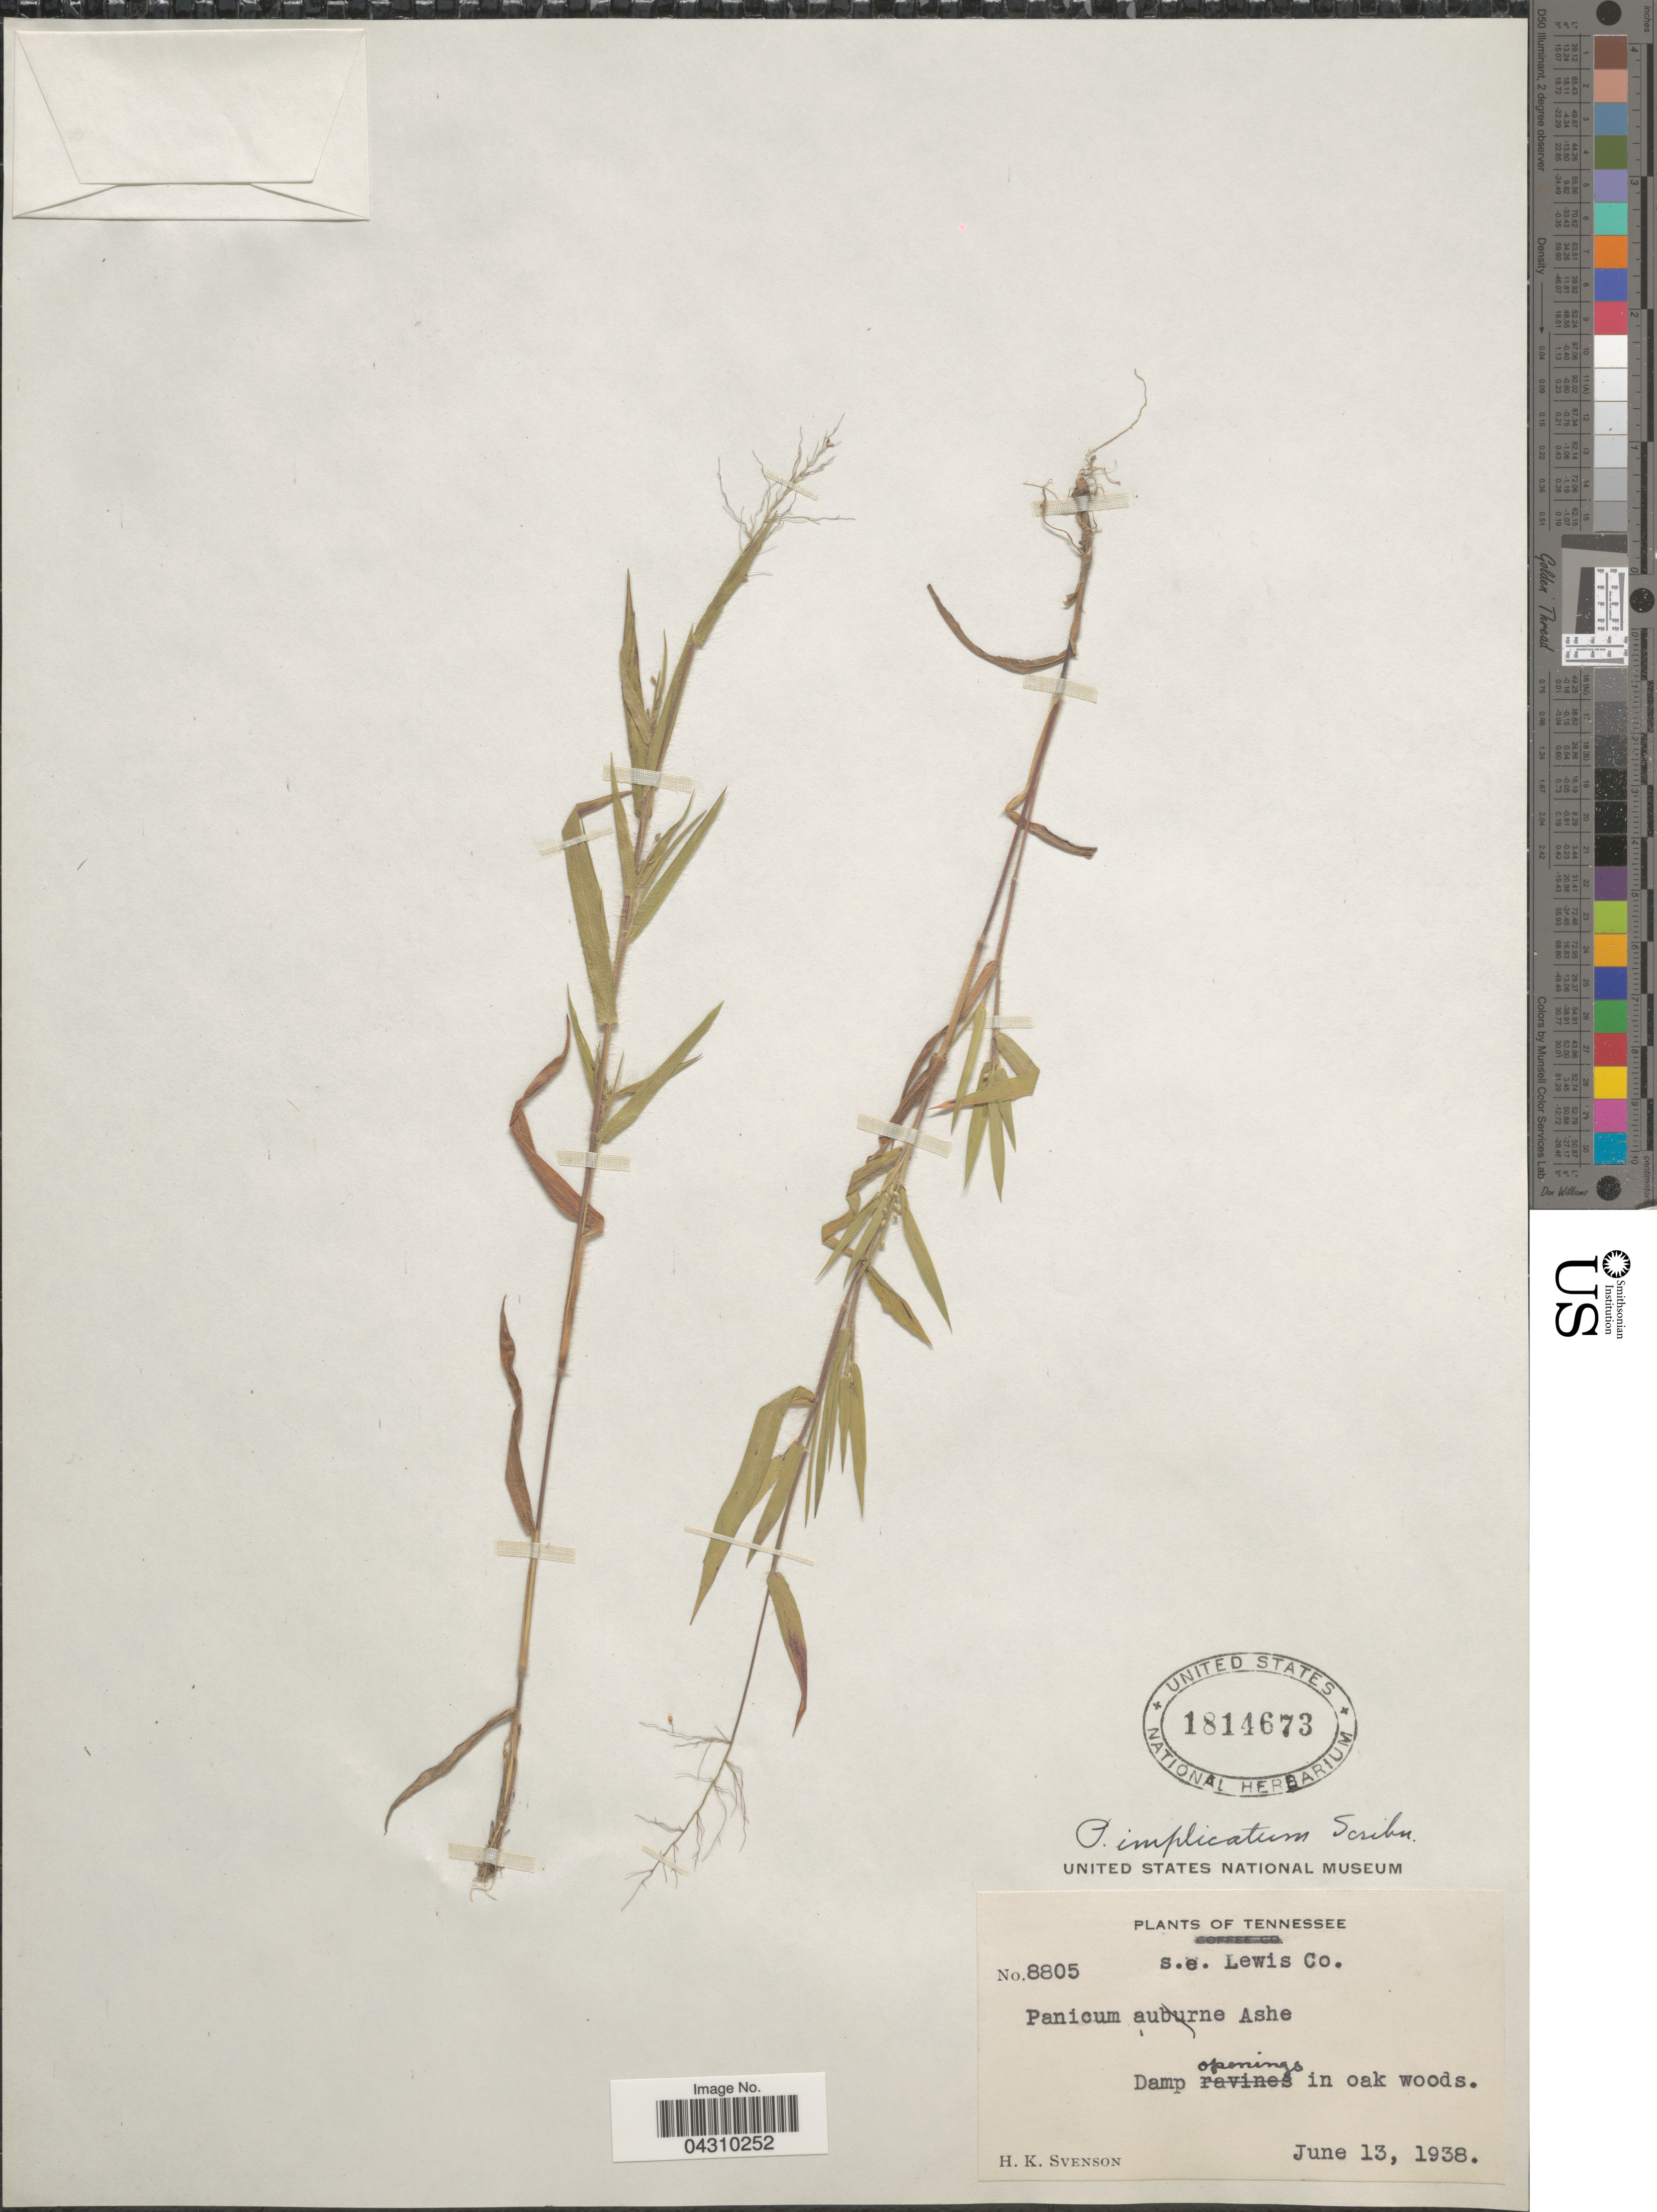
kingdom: Plantae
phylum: Tracheophyta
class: Liliopsida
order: Poales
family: Poaceae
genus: Dichanthelium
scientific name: Dichanthelium acuminatum var. acuminatum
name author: (Sw.) Gould & C.A. Clark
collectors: H. K. Svenson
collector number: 8805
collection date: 1938-06-13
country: United States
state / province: Tennessee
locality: S.e. Lewis Co. Damp openings in oak woods.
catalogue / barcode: US 1814673